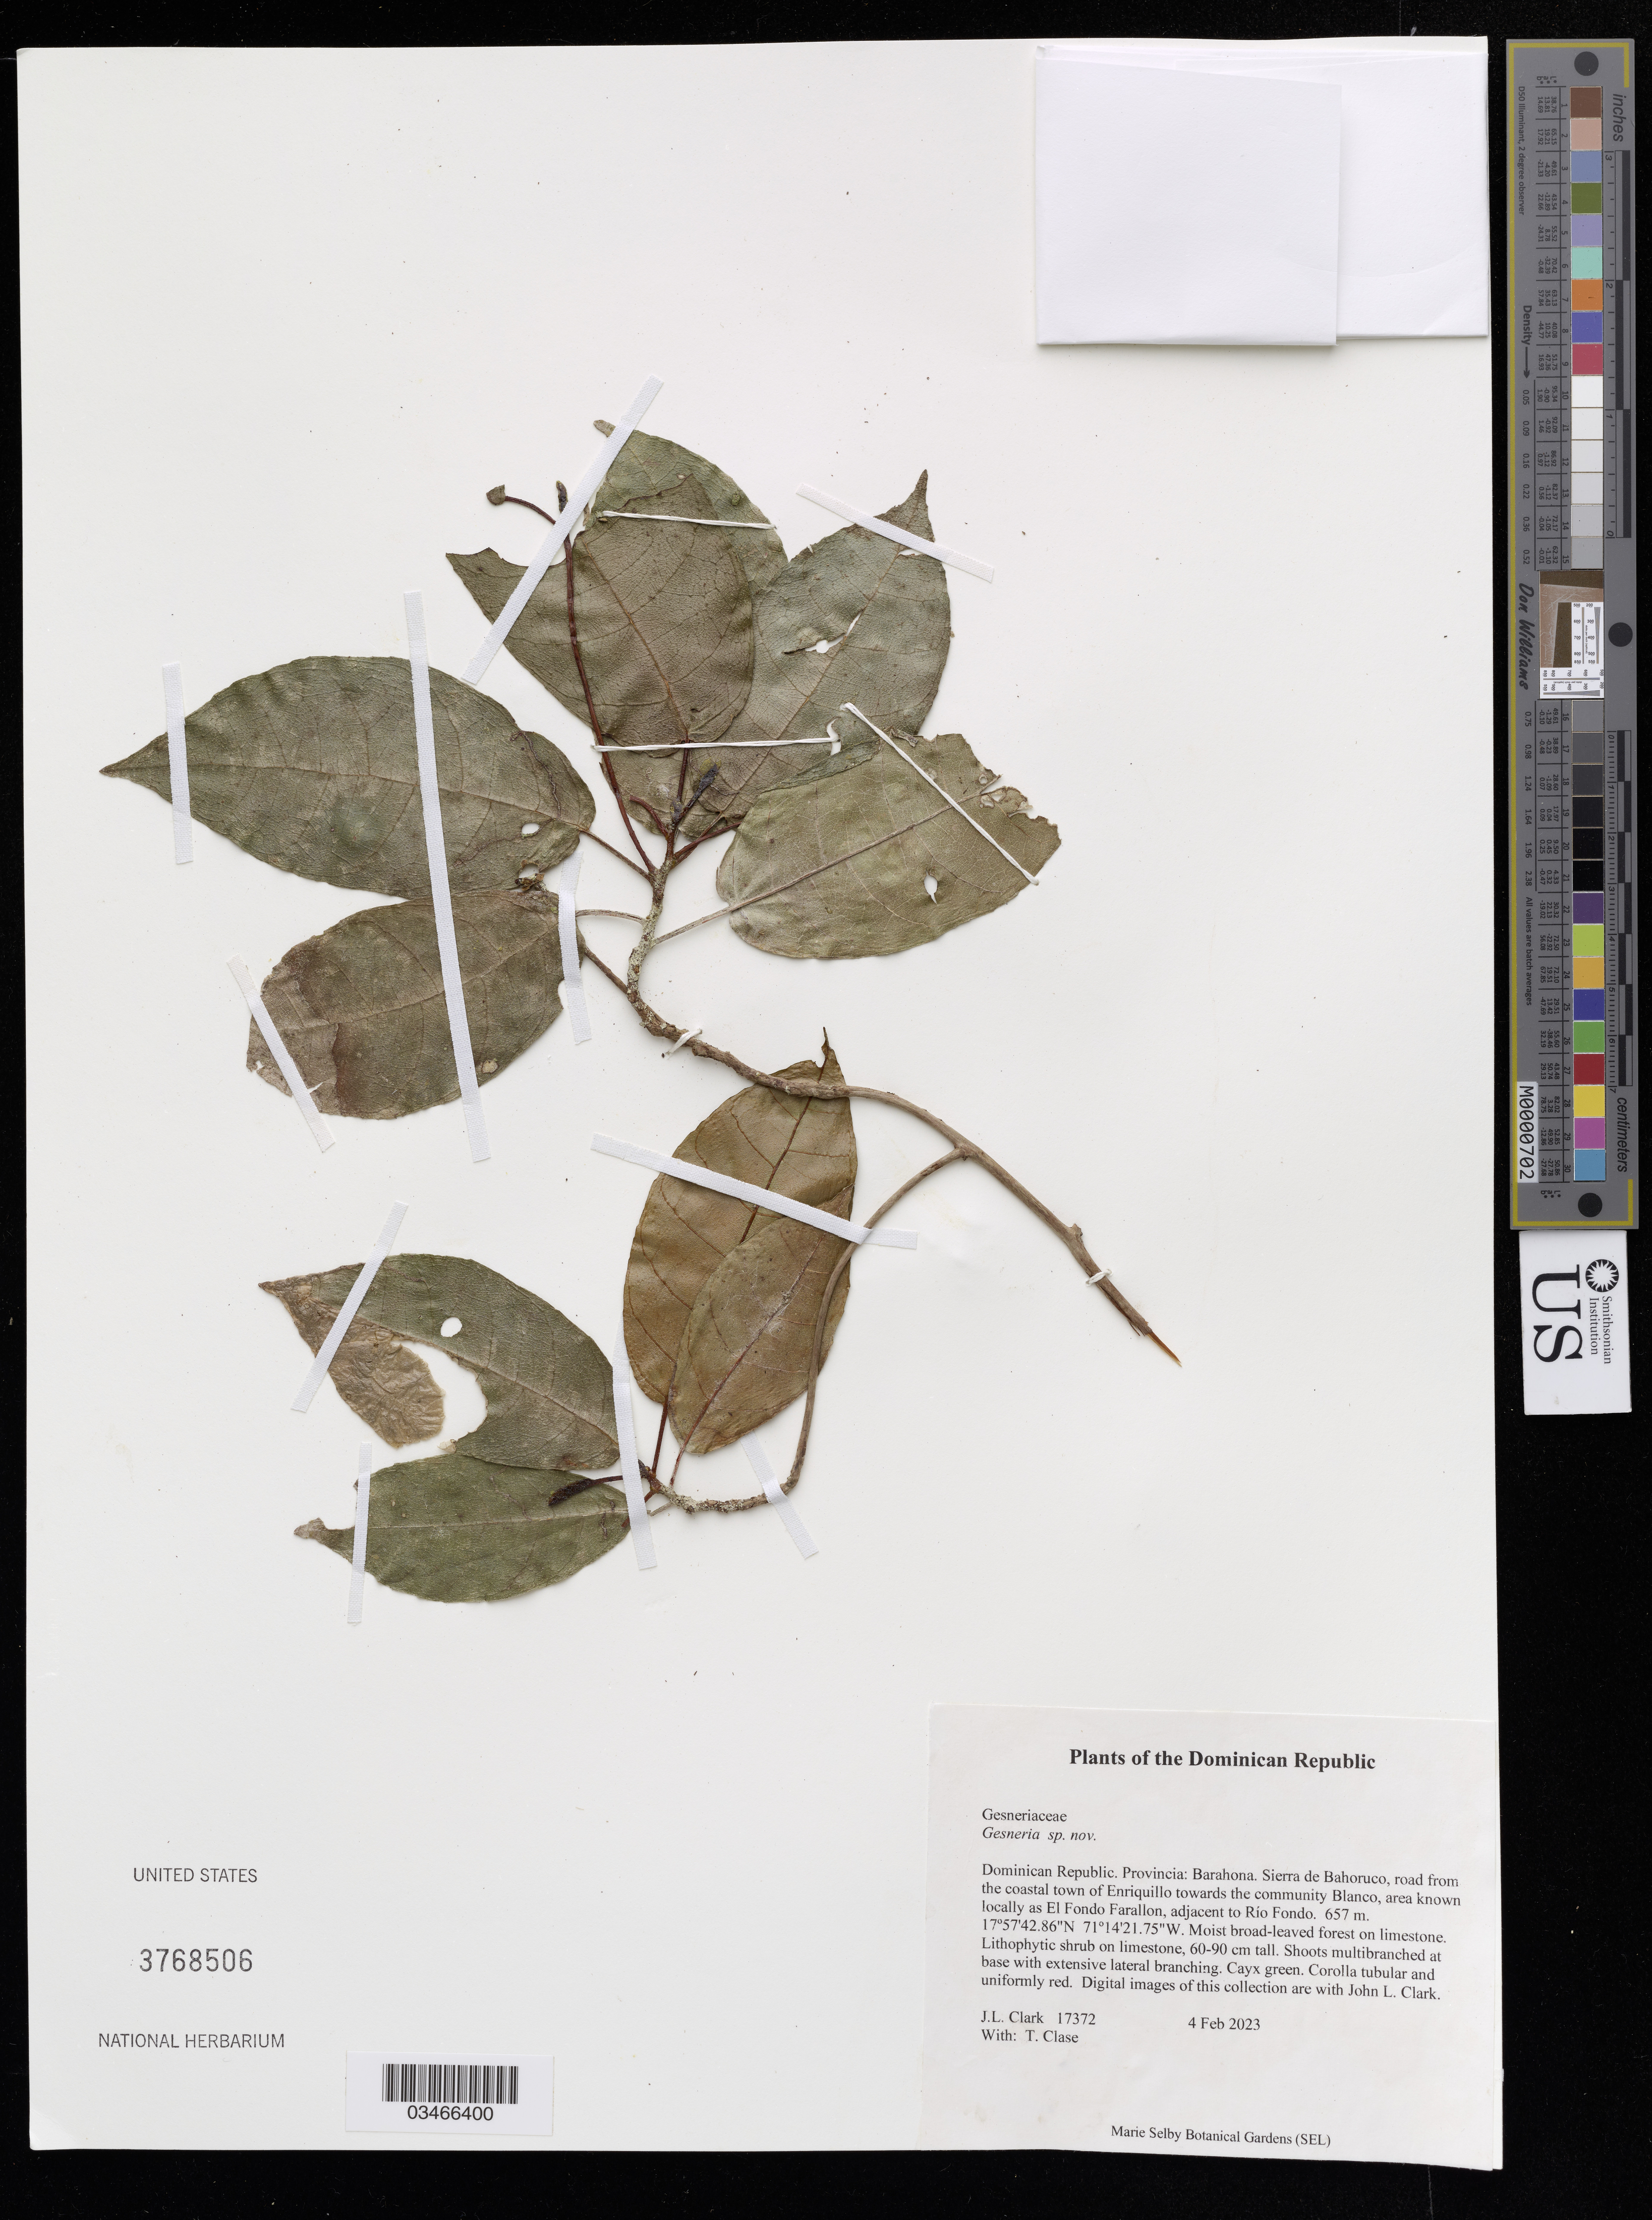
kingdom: Plantae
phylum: Tracheophyta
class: Magnoliopsida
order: Lamiales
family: Gesneriaceae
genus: Gesneria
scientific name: Gesneria clasei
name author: J.L. Clark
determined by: Skog, Laurence E.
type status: Isotype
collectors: J. Clark & T. Clase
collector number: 17372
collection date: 2023-02-04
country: Dominican Republic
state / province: Barahona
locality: Sierra de Bahoruco, road from the coastal town of Enriquillo towards the community Blanco, area known locally as El Fondo Farallon, adjacent to Río Fondo.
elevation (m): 657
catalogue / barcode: US 3768506